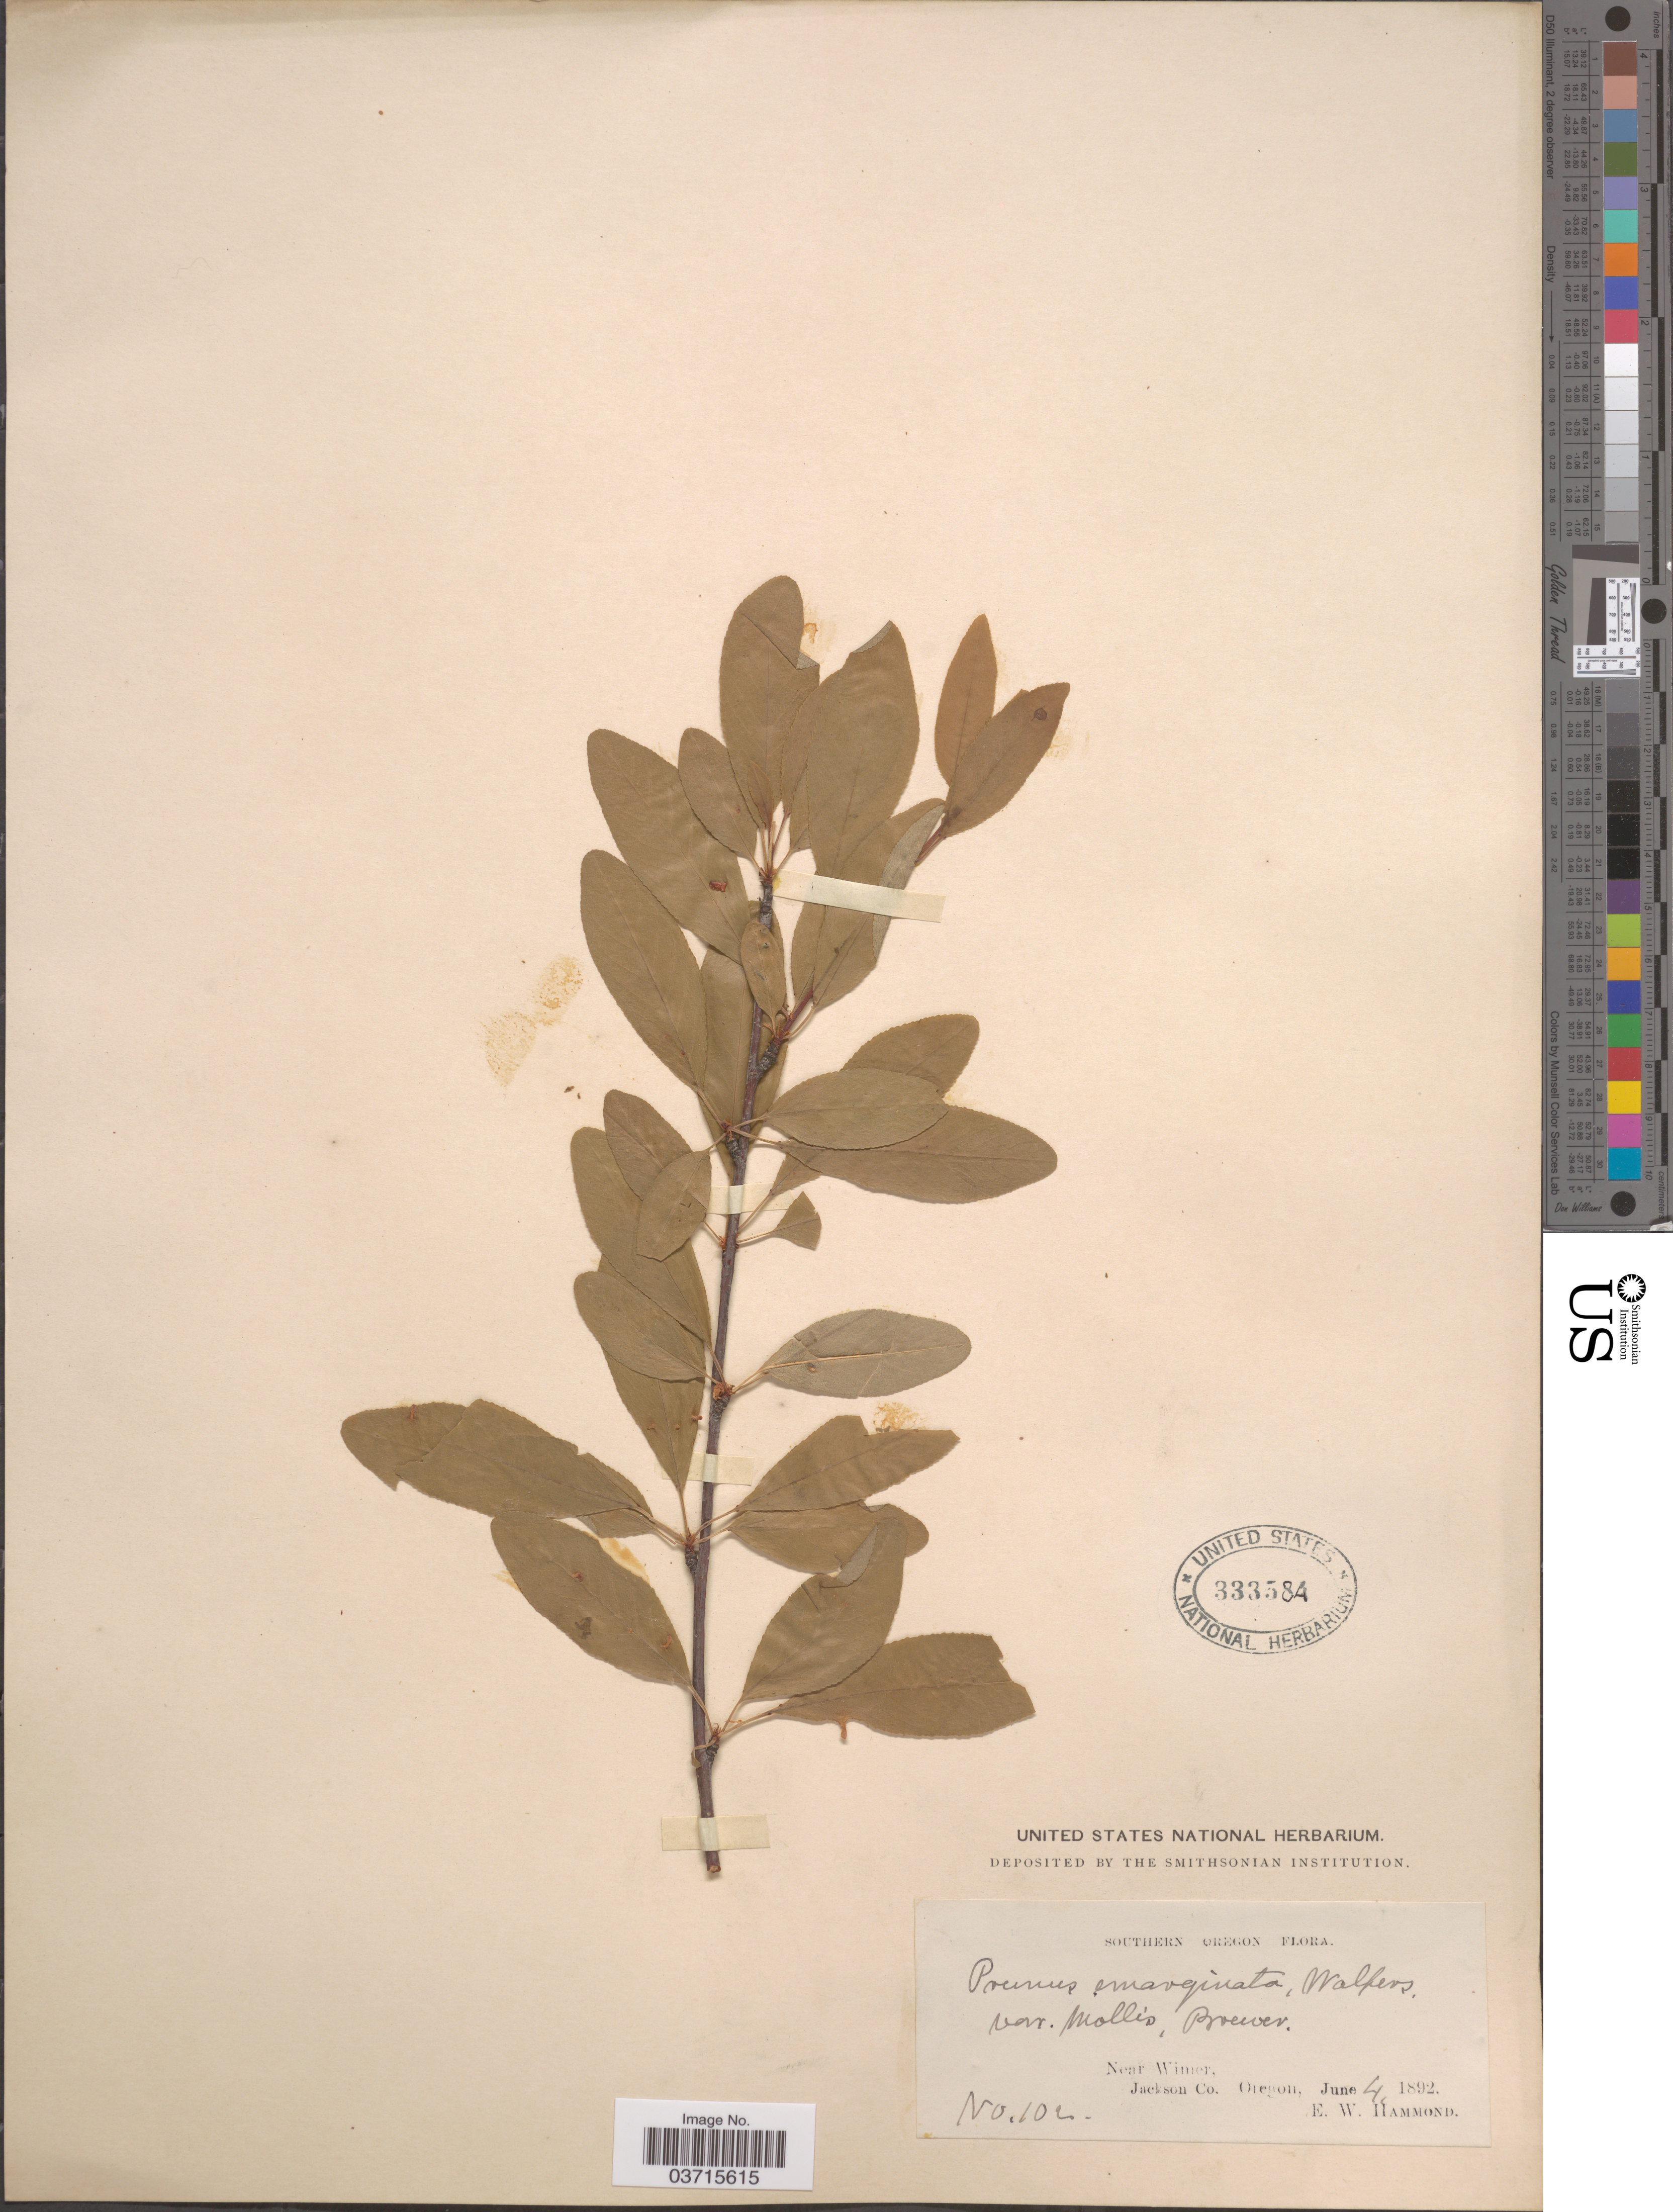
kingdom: Plantae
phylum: Tracheophyta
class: Magnoliopsida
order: Rosales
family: Rosaceae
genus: Prunus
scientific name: Prunus emarginata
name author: (Douglas ex Hook.) Eaton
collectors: E. Hammond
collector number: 102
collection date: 1892-06-04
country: United States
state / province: Oregon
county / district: Jackson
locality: Southern Oregon. Near Wimer. Jackson Co.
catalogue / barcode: US 333584